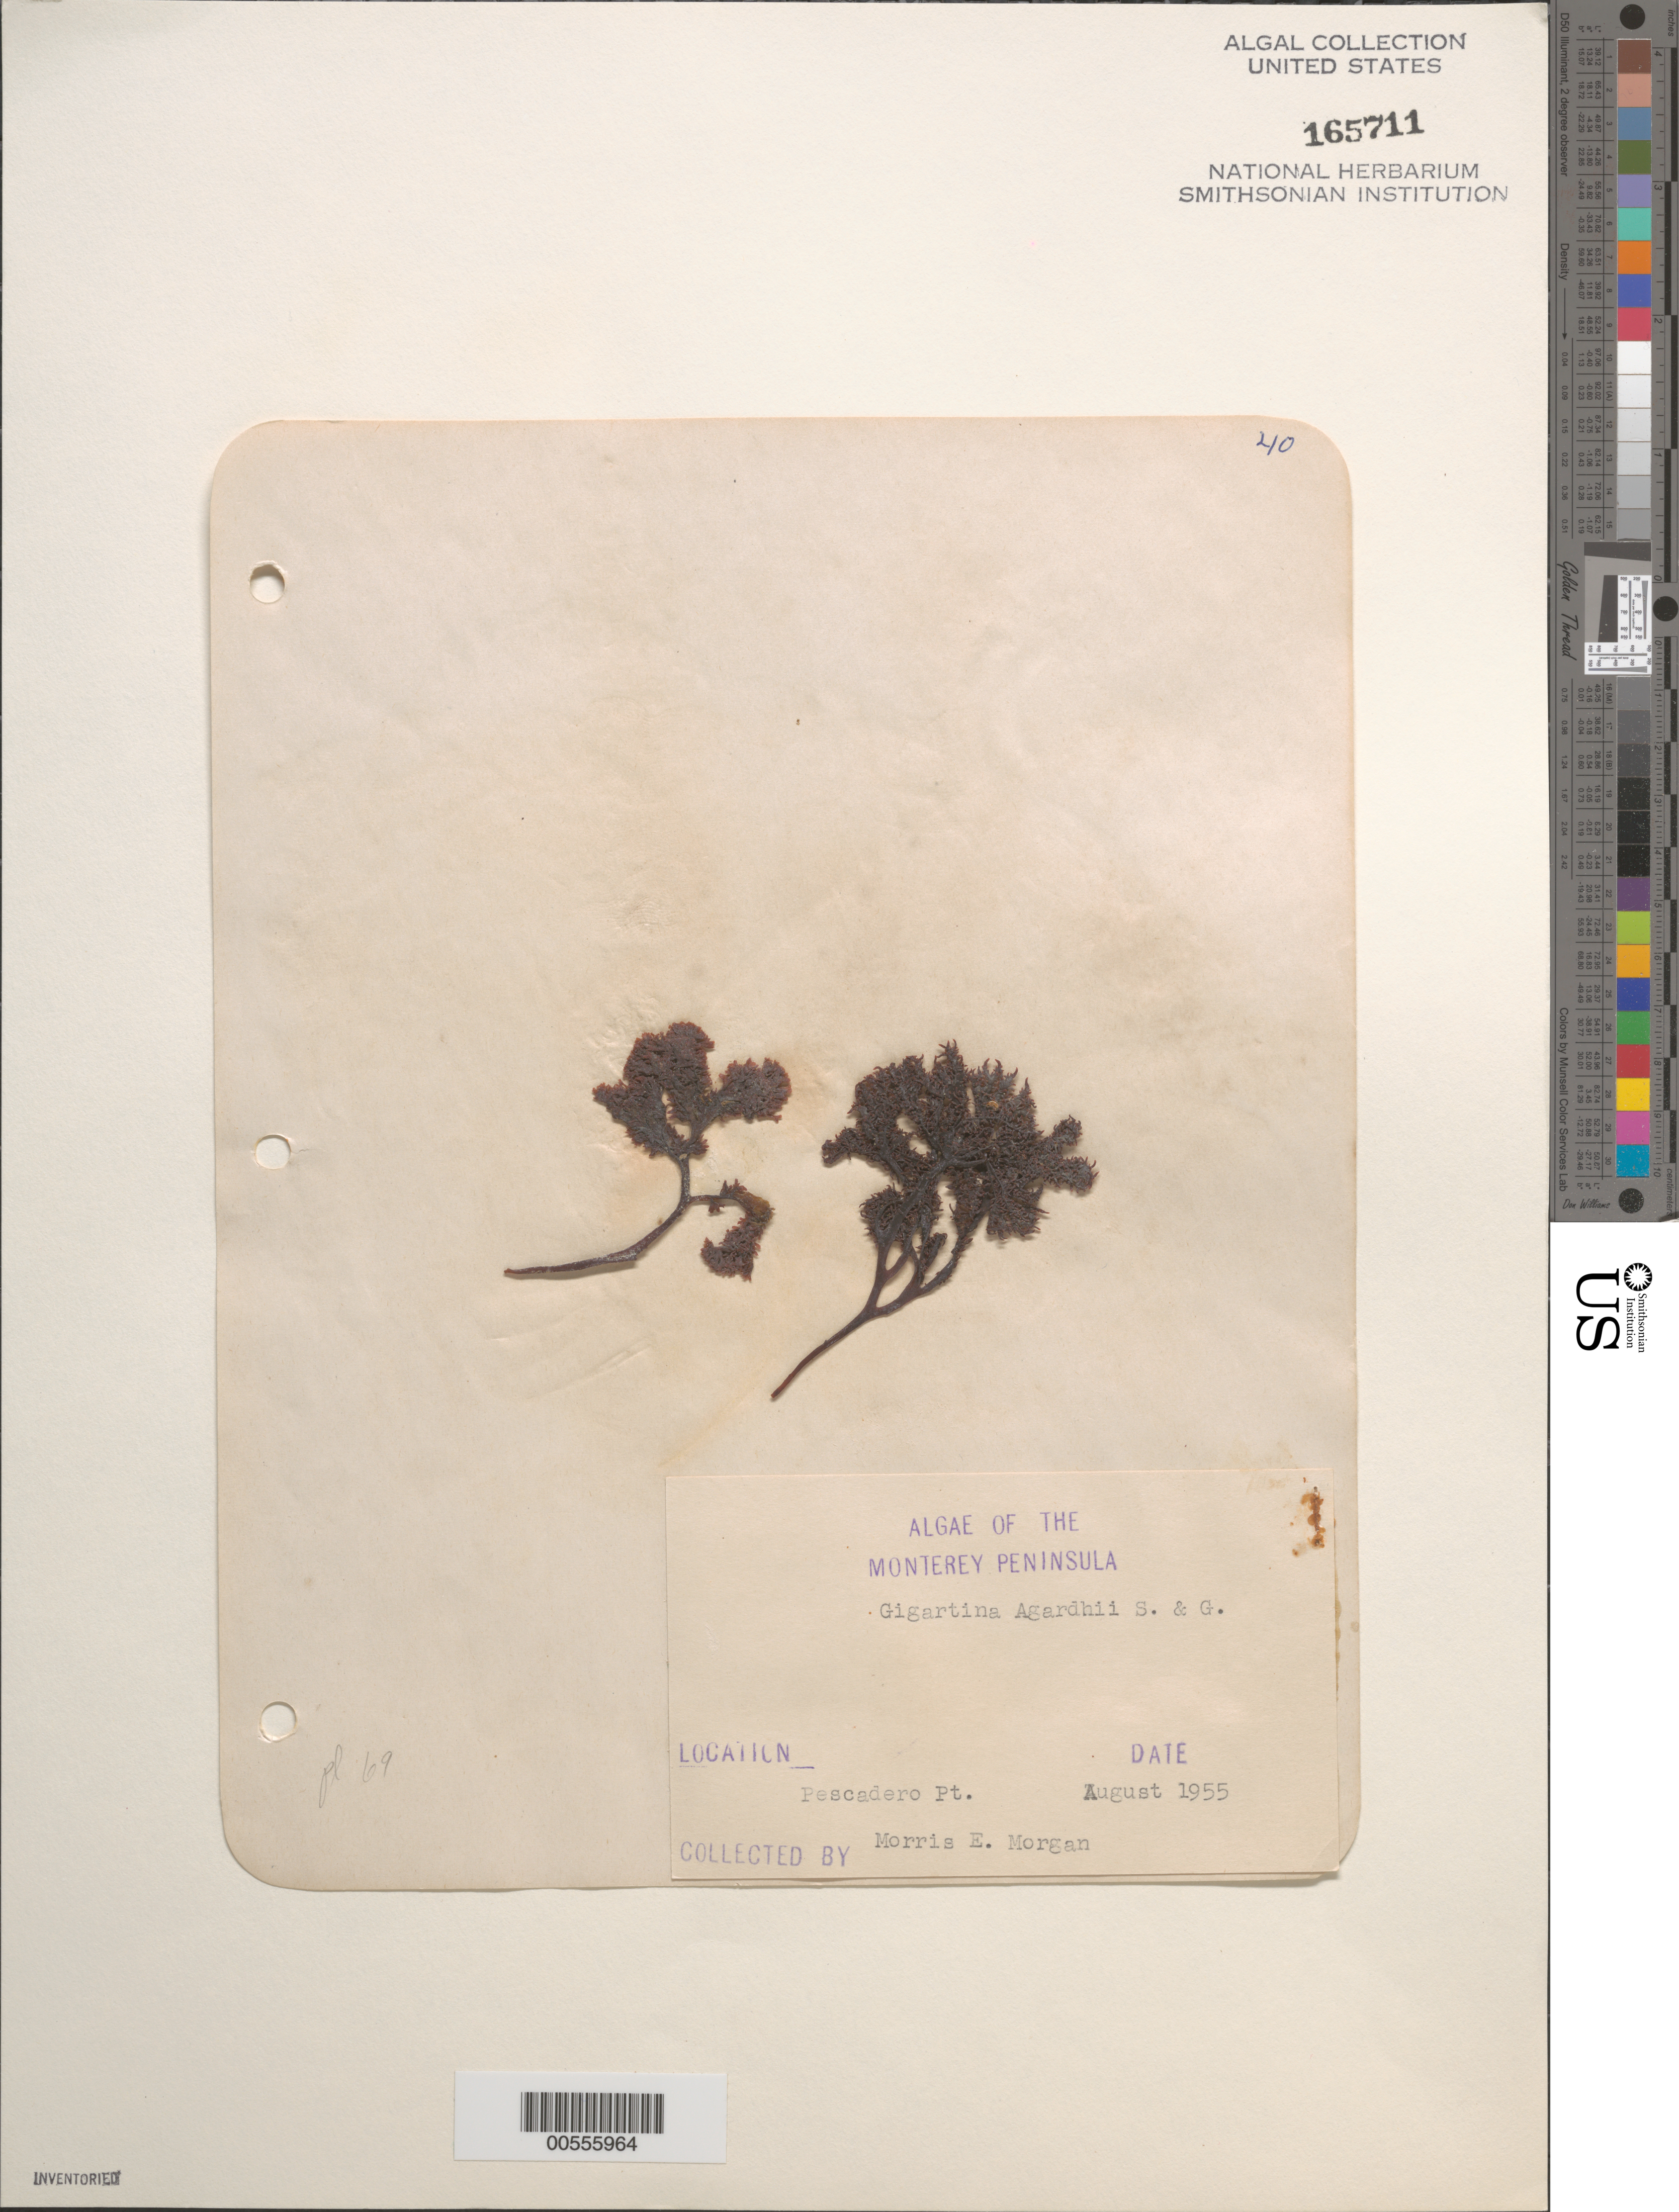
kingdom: Plantae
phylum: Rhodophyta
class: Florideophyceae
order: Gigartinales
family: Phyllophoraceae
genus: Mastocarpus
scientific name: Mastocarpus agardhii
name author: (Setchell & N.L. Gardner) S.C. Lindstrom et al.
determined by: Algae name updating Project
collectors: M. Morgan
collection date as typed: Aug 1955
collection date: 1955-08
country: United States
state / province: California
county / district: Monterey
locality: Pescadero Point, Monterey Peninsula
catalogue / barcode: US 165711